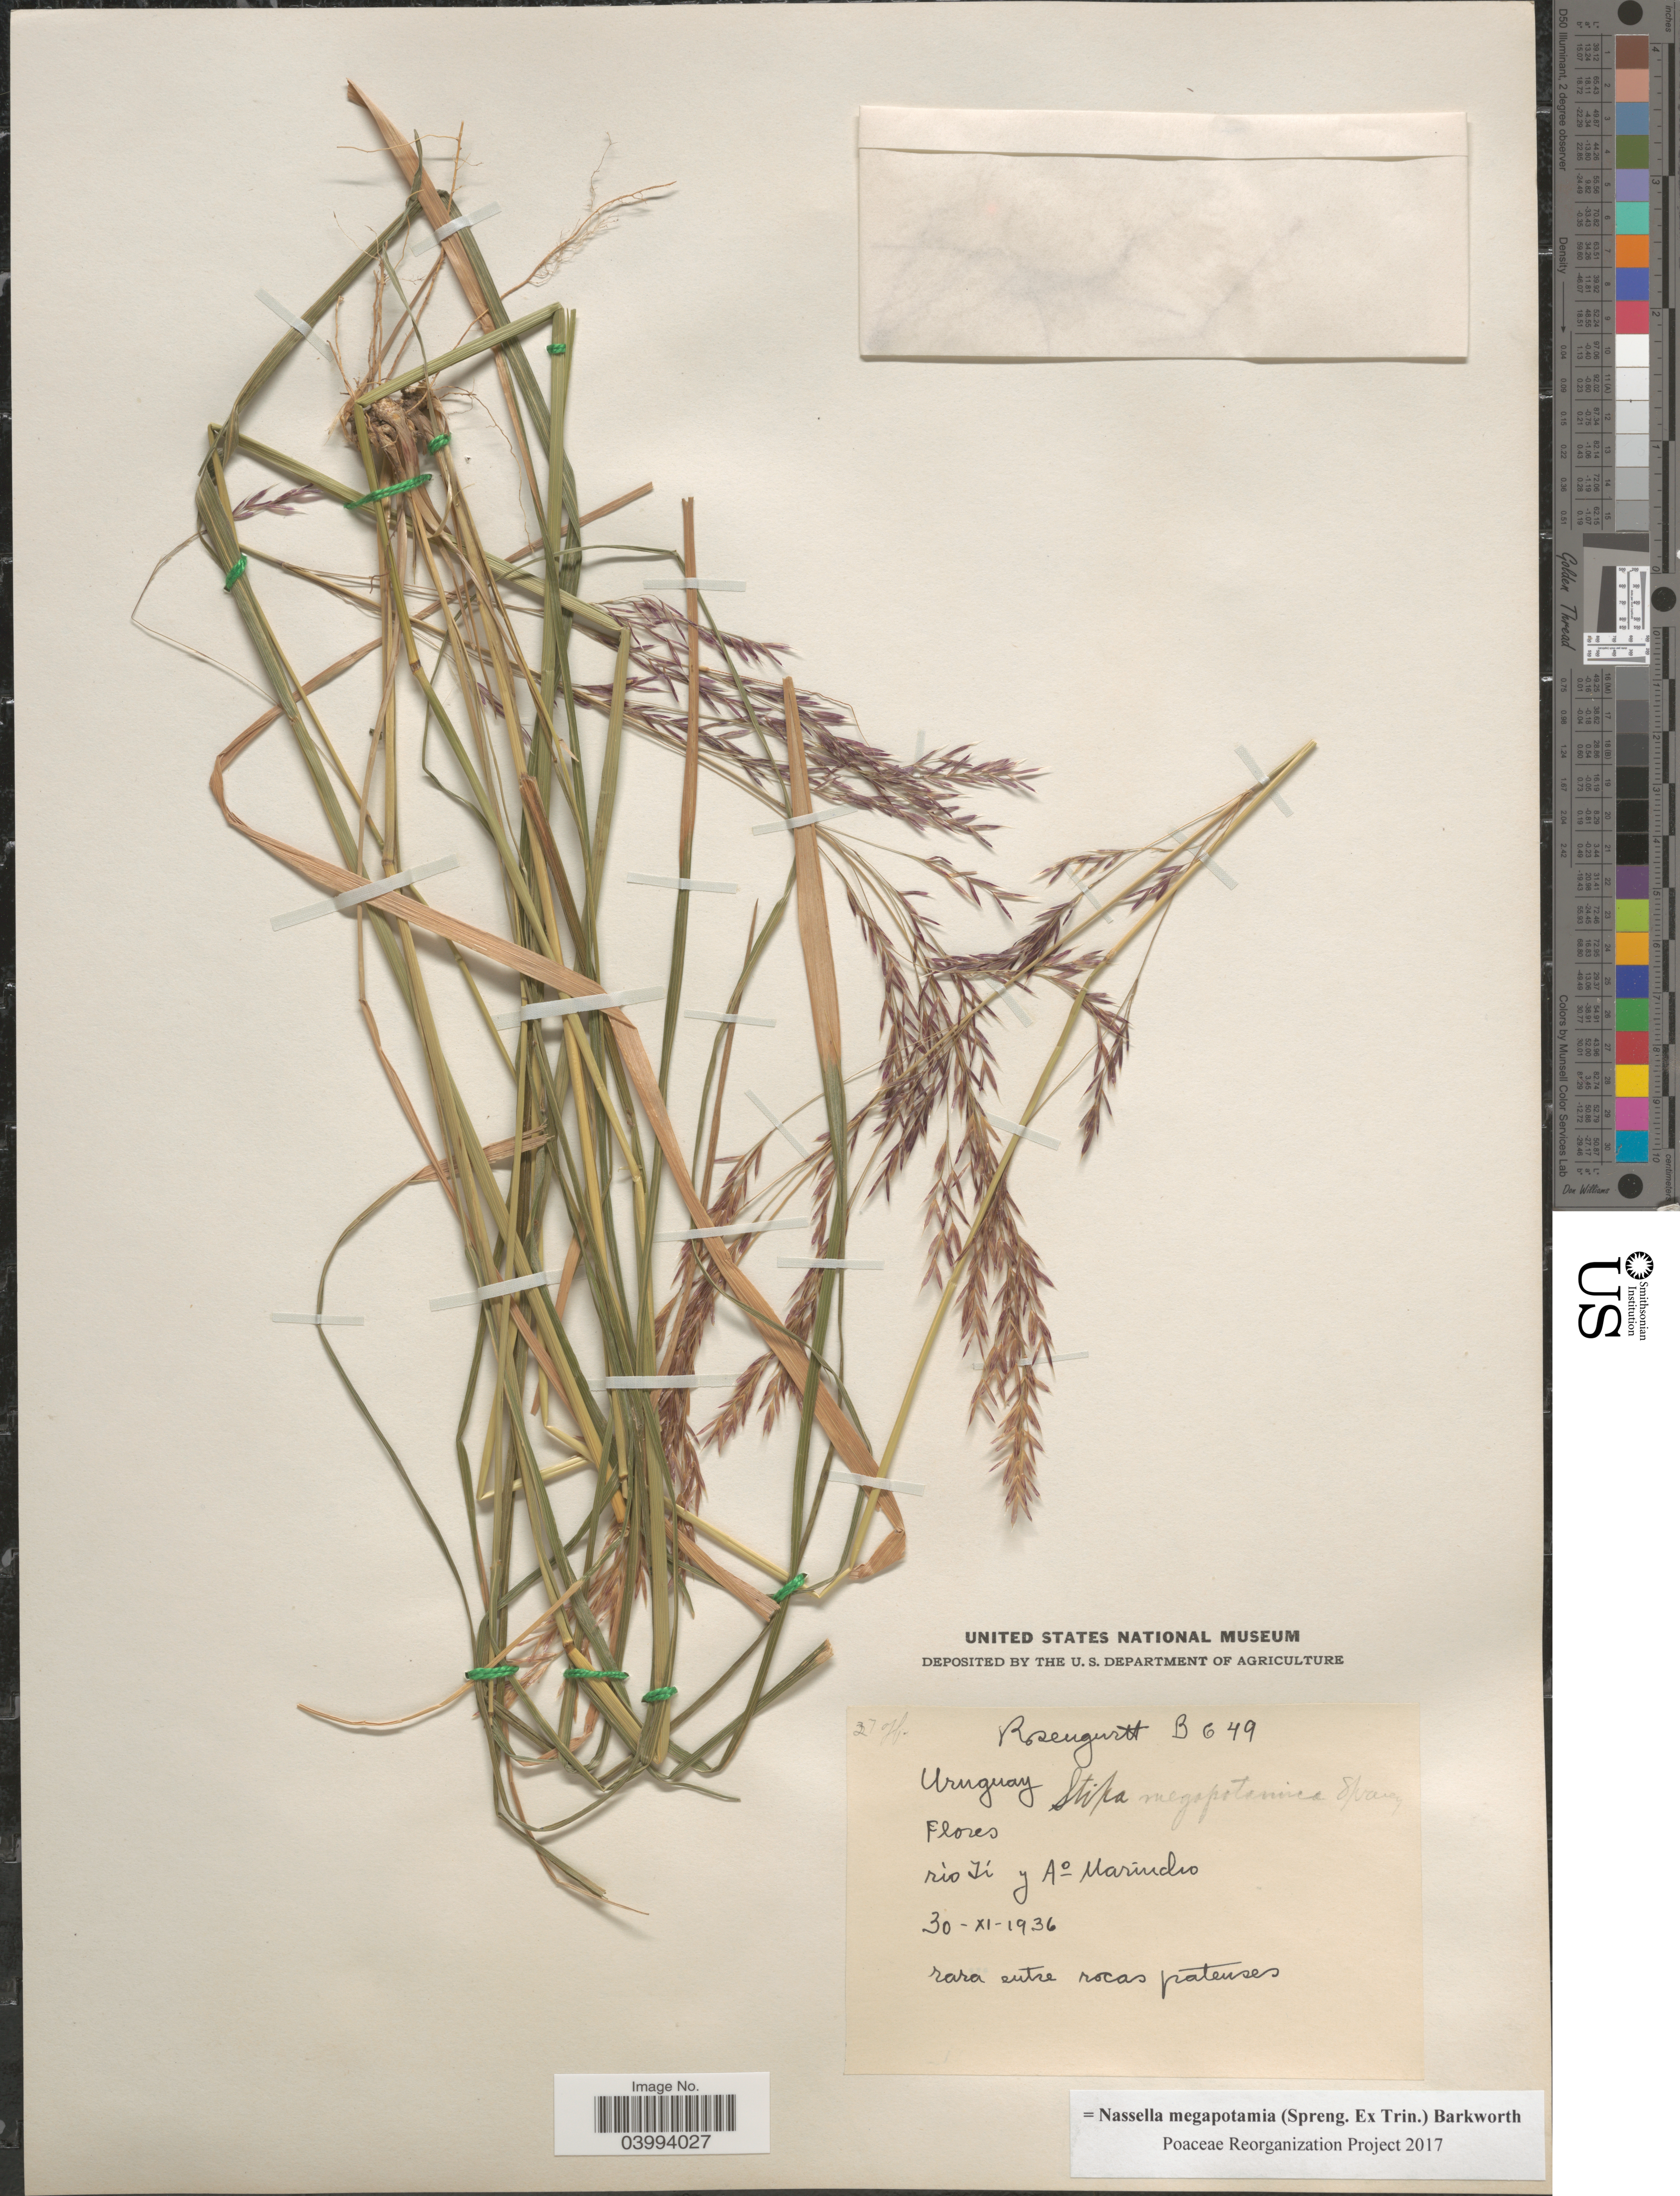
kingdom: Plantae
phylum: Tracheophyta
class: Liliopsida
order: Poales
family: Poaceae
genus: Nassella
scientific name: Nassella megapotamia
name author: (Spreng. ex Trin.) Barkworth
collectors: Rosengurtt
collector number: B649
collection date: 1936-11-30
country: Uruguay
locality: Río Tí. J Aº Marincho.